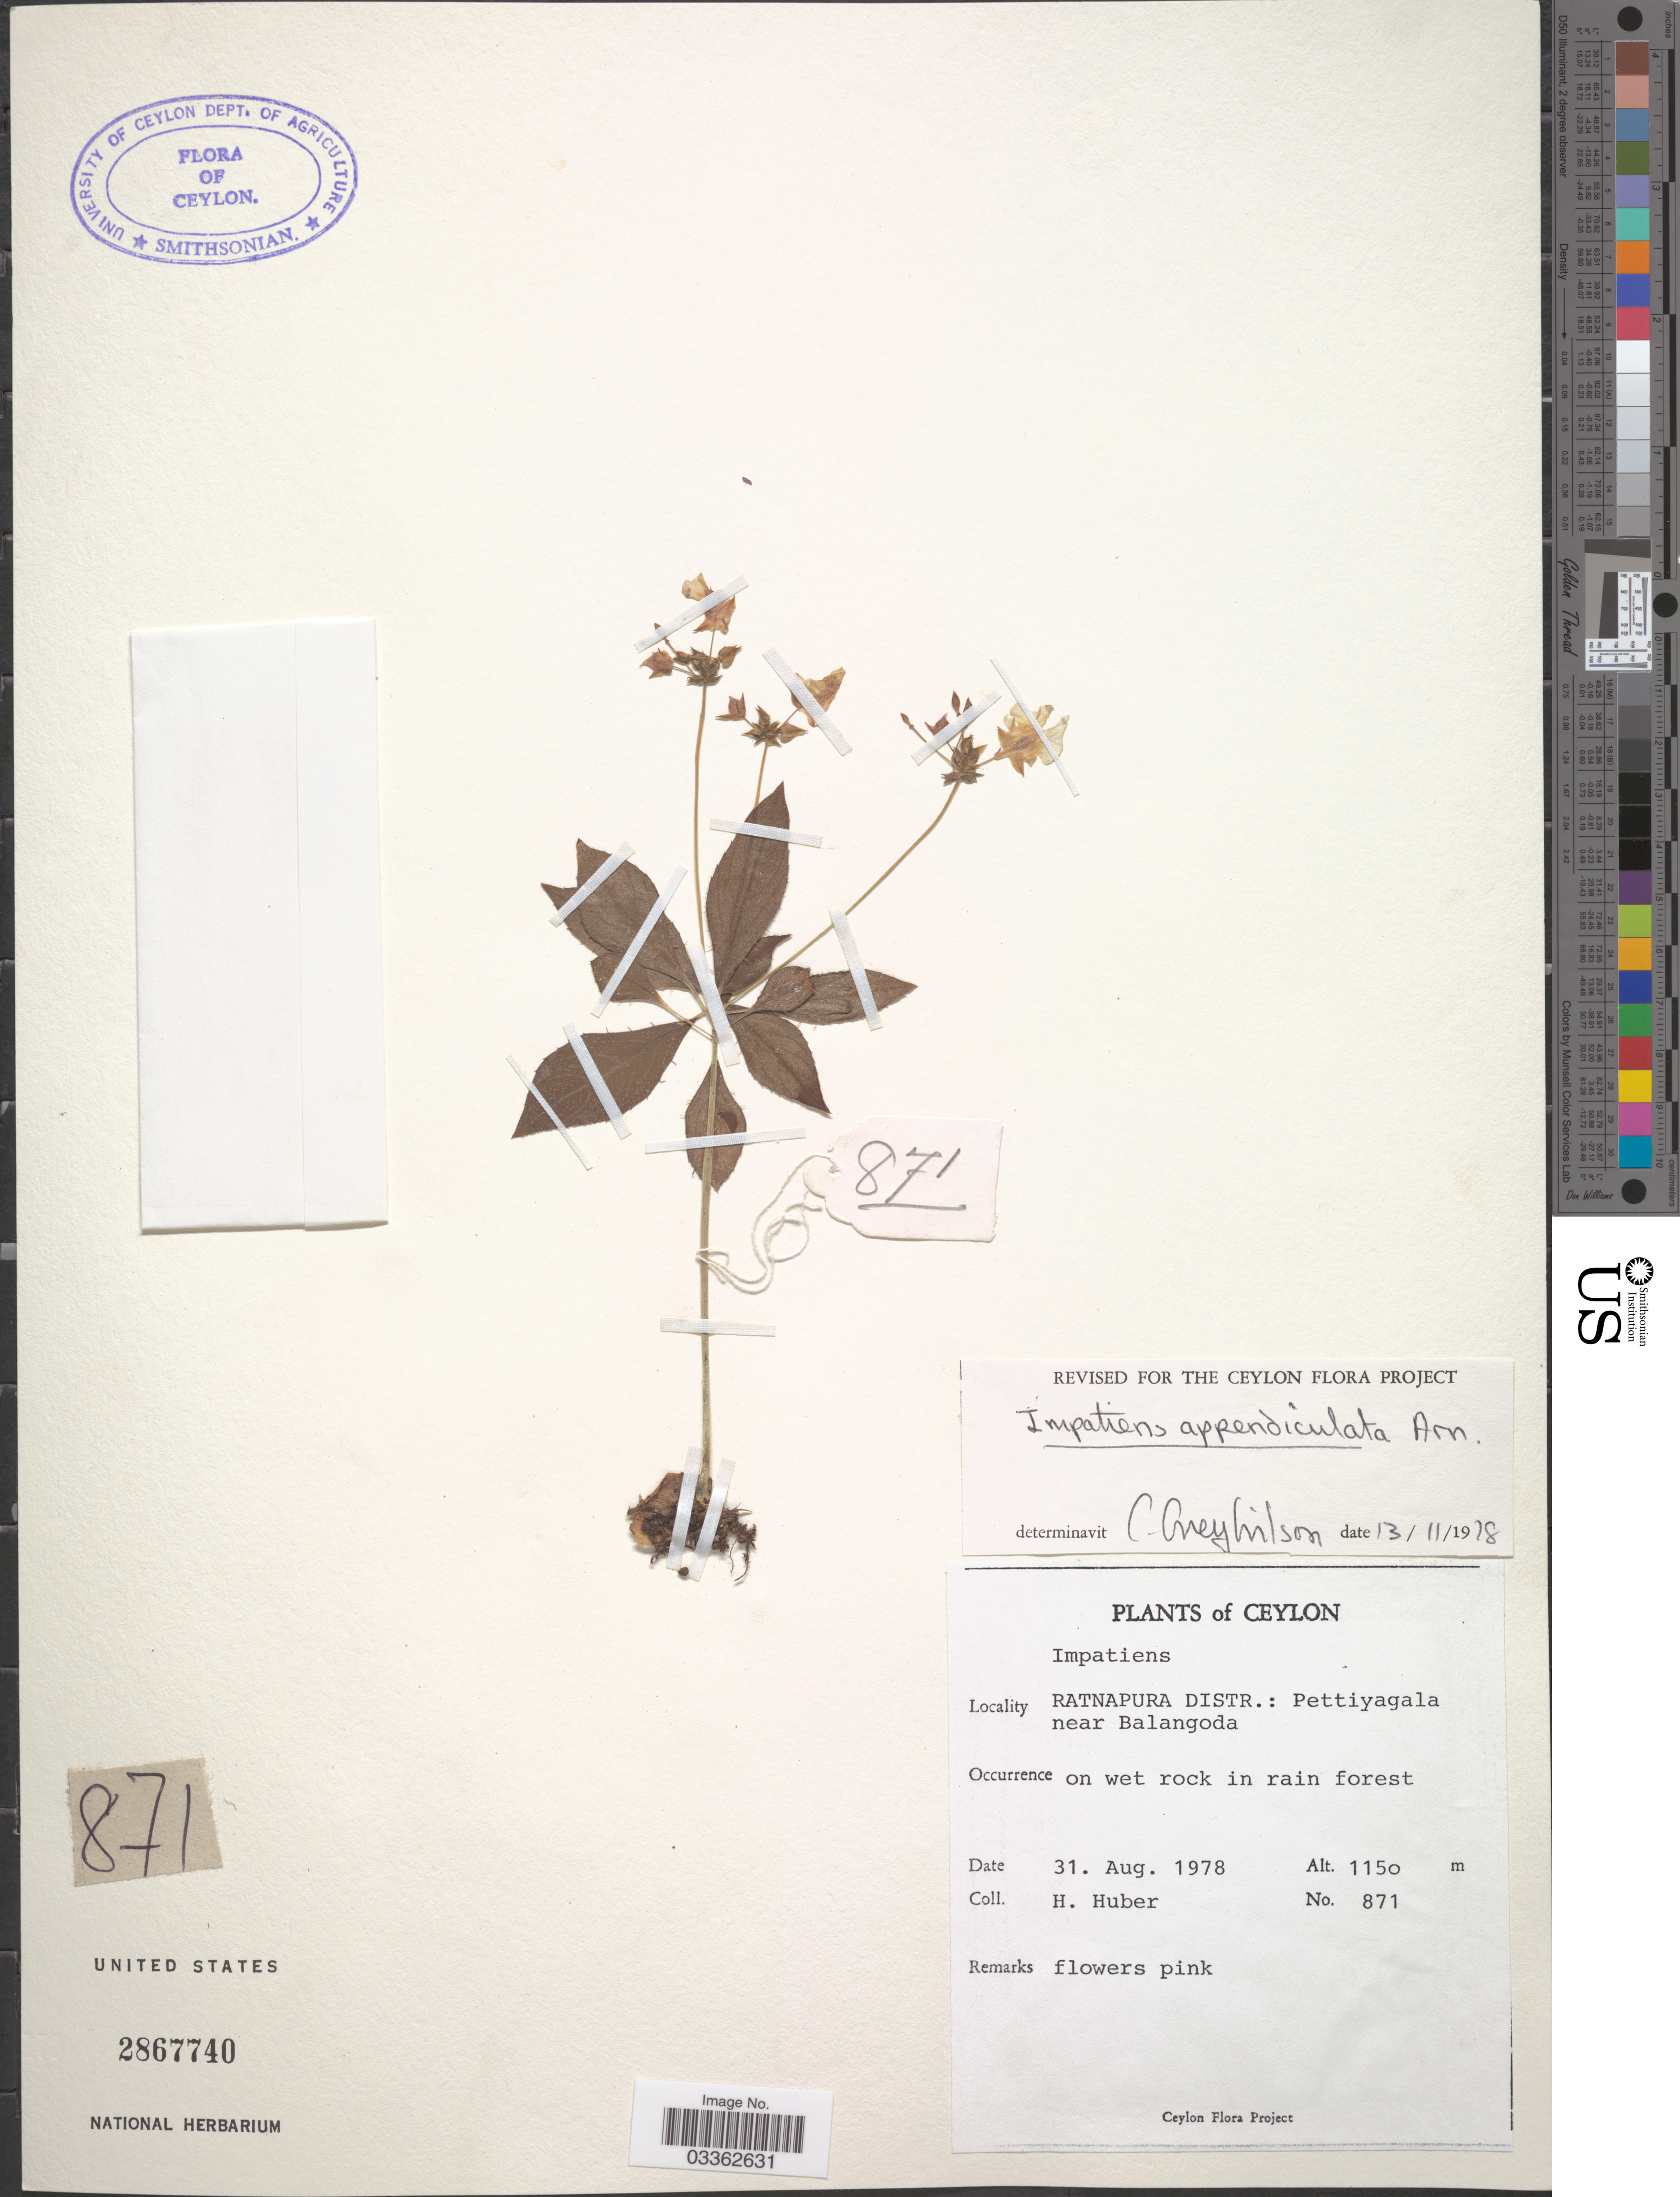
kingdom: Plantae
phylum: Tracheophyta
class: Magnoliopsida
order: Ericales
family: Balsaminaceae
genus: Impatiens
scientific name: Impatiens appendiculata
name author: Arn.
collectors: H. Huber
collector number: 871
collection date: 1978-08-31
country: Sri Lanka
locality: Ceylon. Ratnapura Distr.: Pettiyagala near Balangoda.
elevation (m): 1150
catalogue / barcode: US 2867740